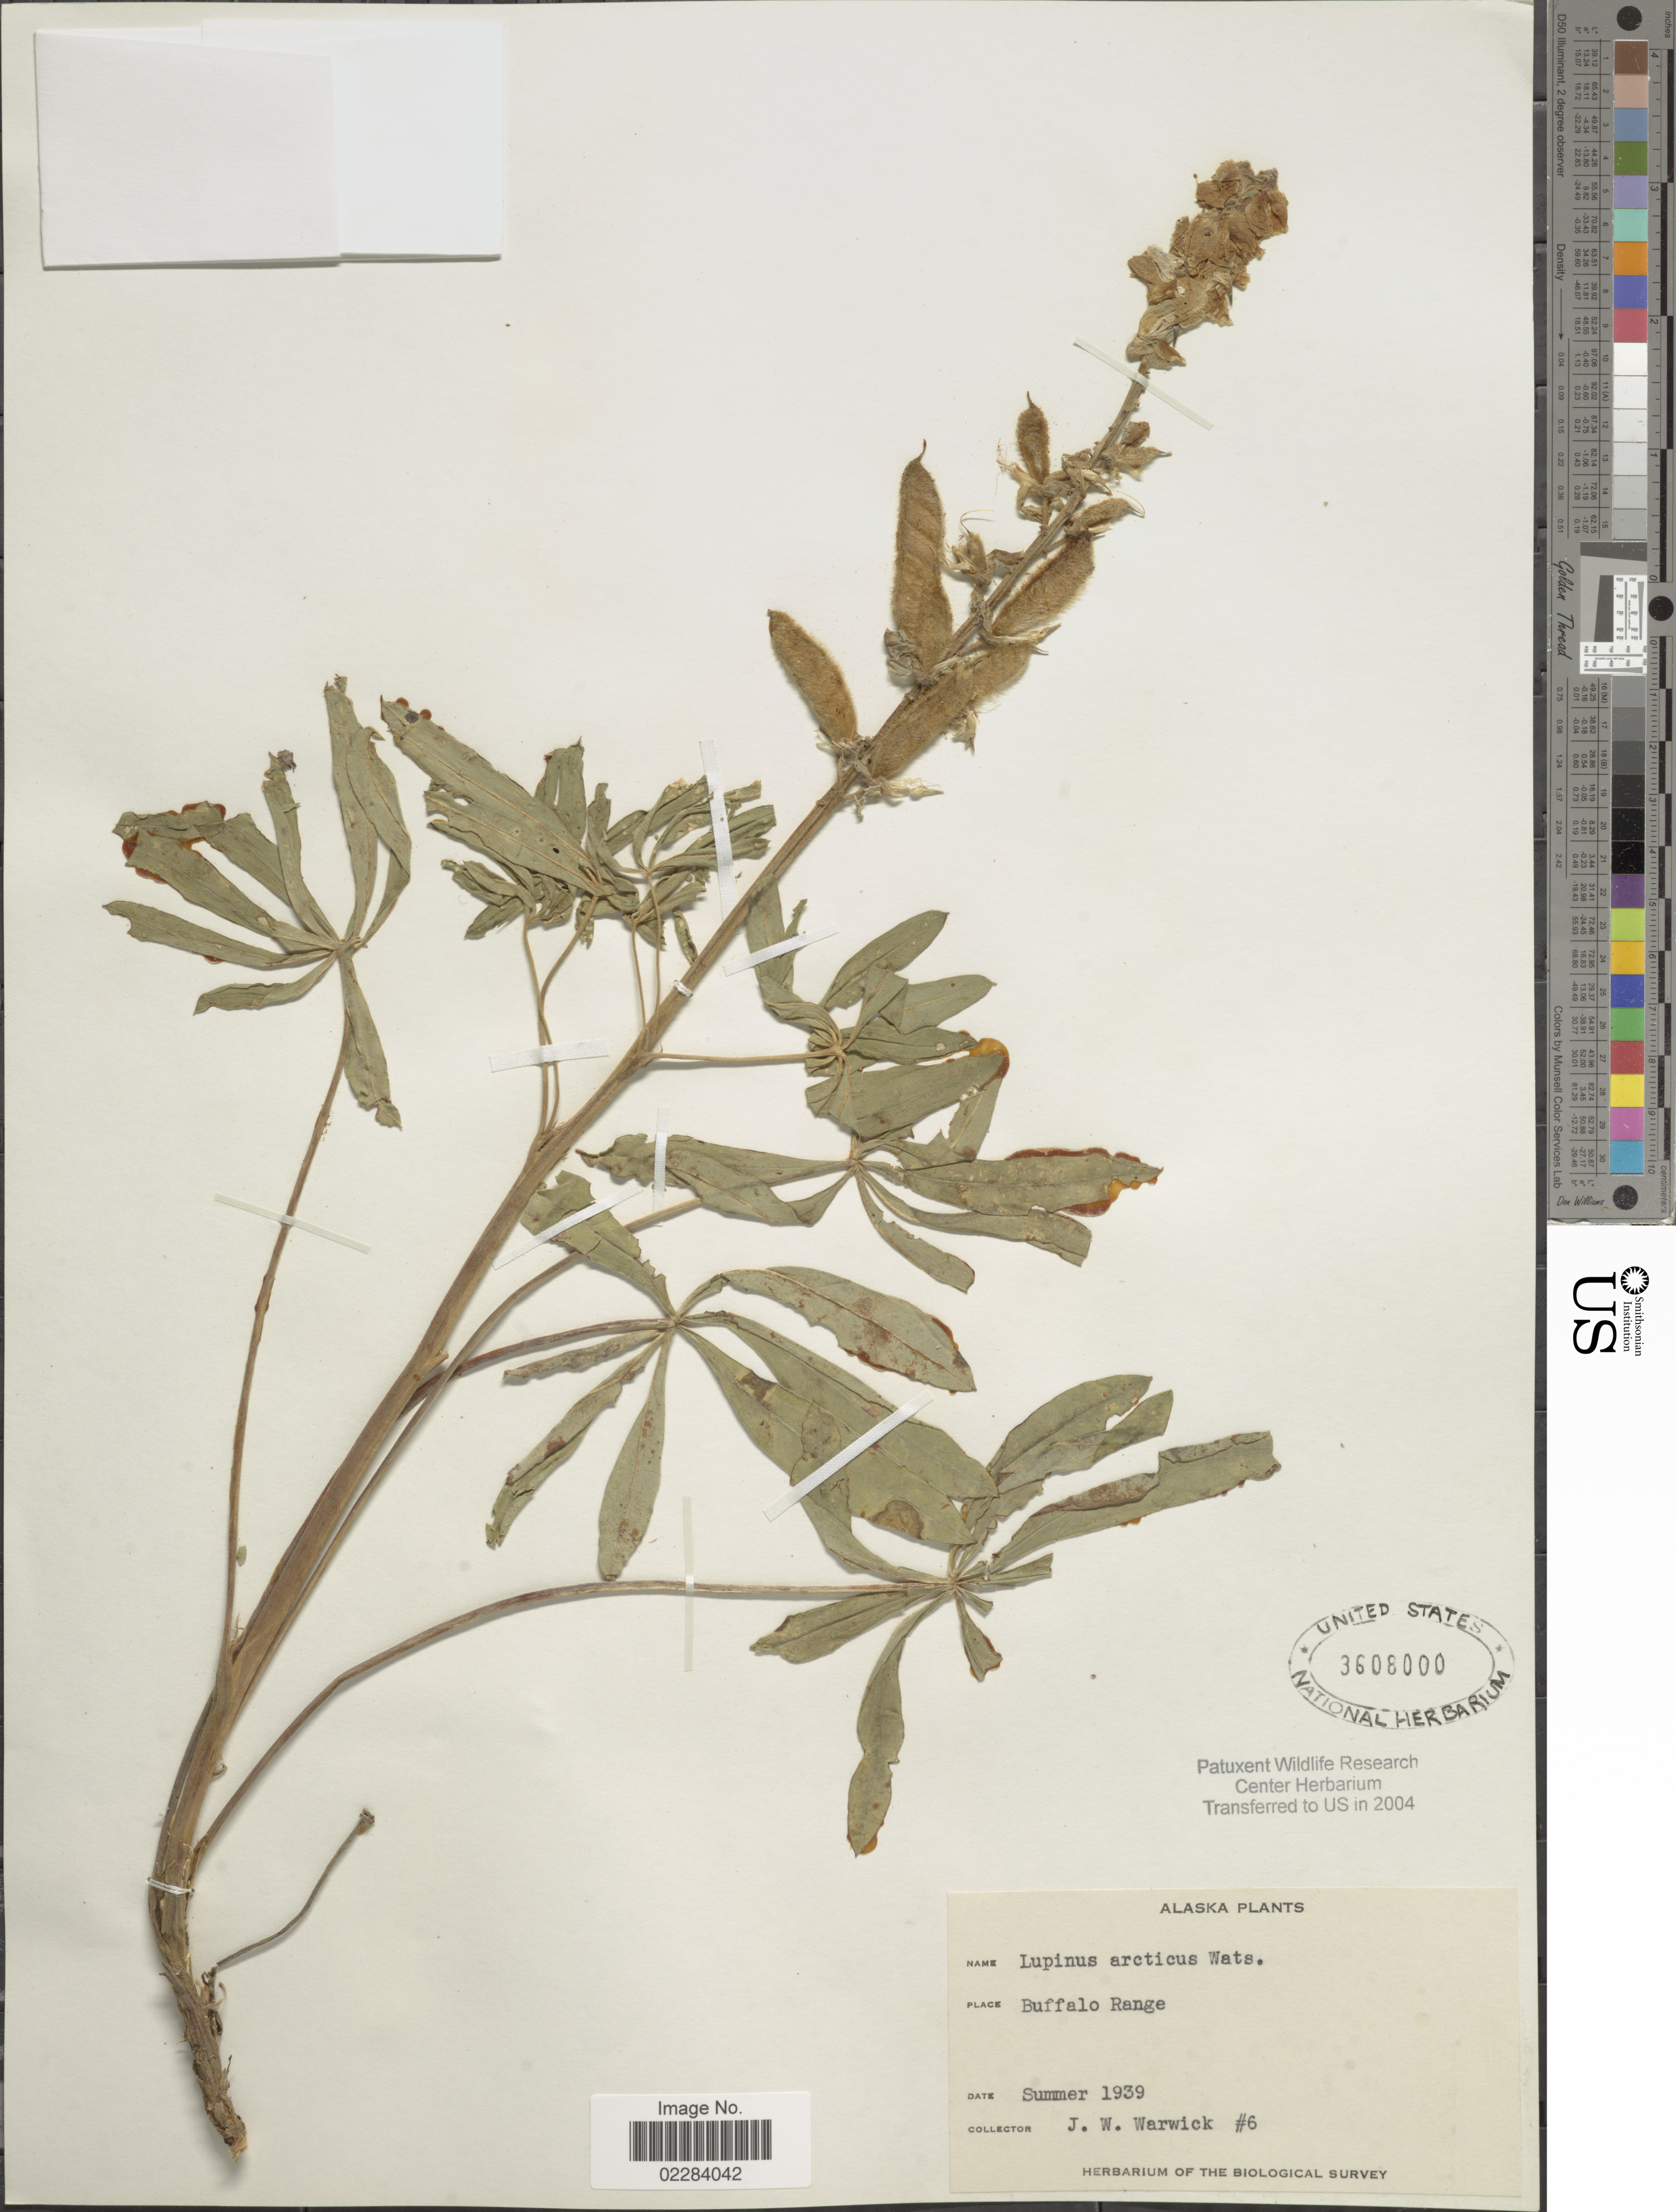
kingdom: Plantae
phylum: Tracheophyta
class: Magnoliopsida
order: Fabales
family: Fabaceae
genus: Lupinus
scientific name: Lupinus arcticus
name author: S. Watson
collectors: J. Warwick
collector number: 6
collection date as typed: summer 1939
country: United States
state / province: Alaska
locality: Buffalo Range.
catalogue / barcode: US 3608000